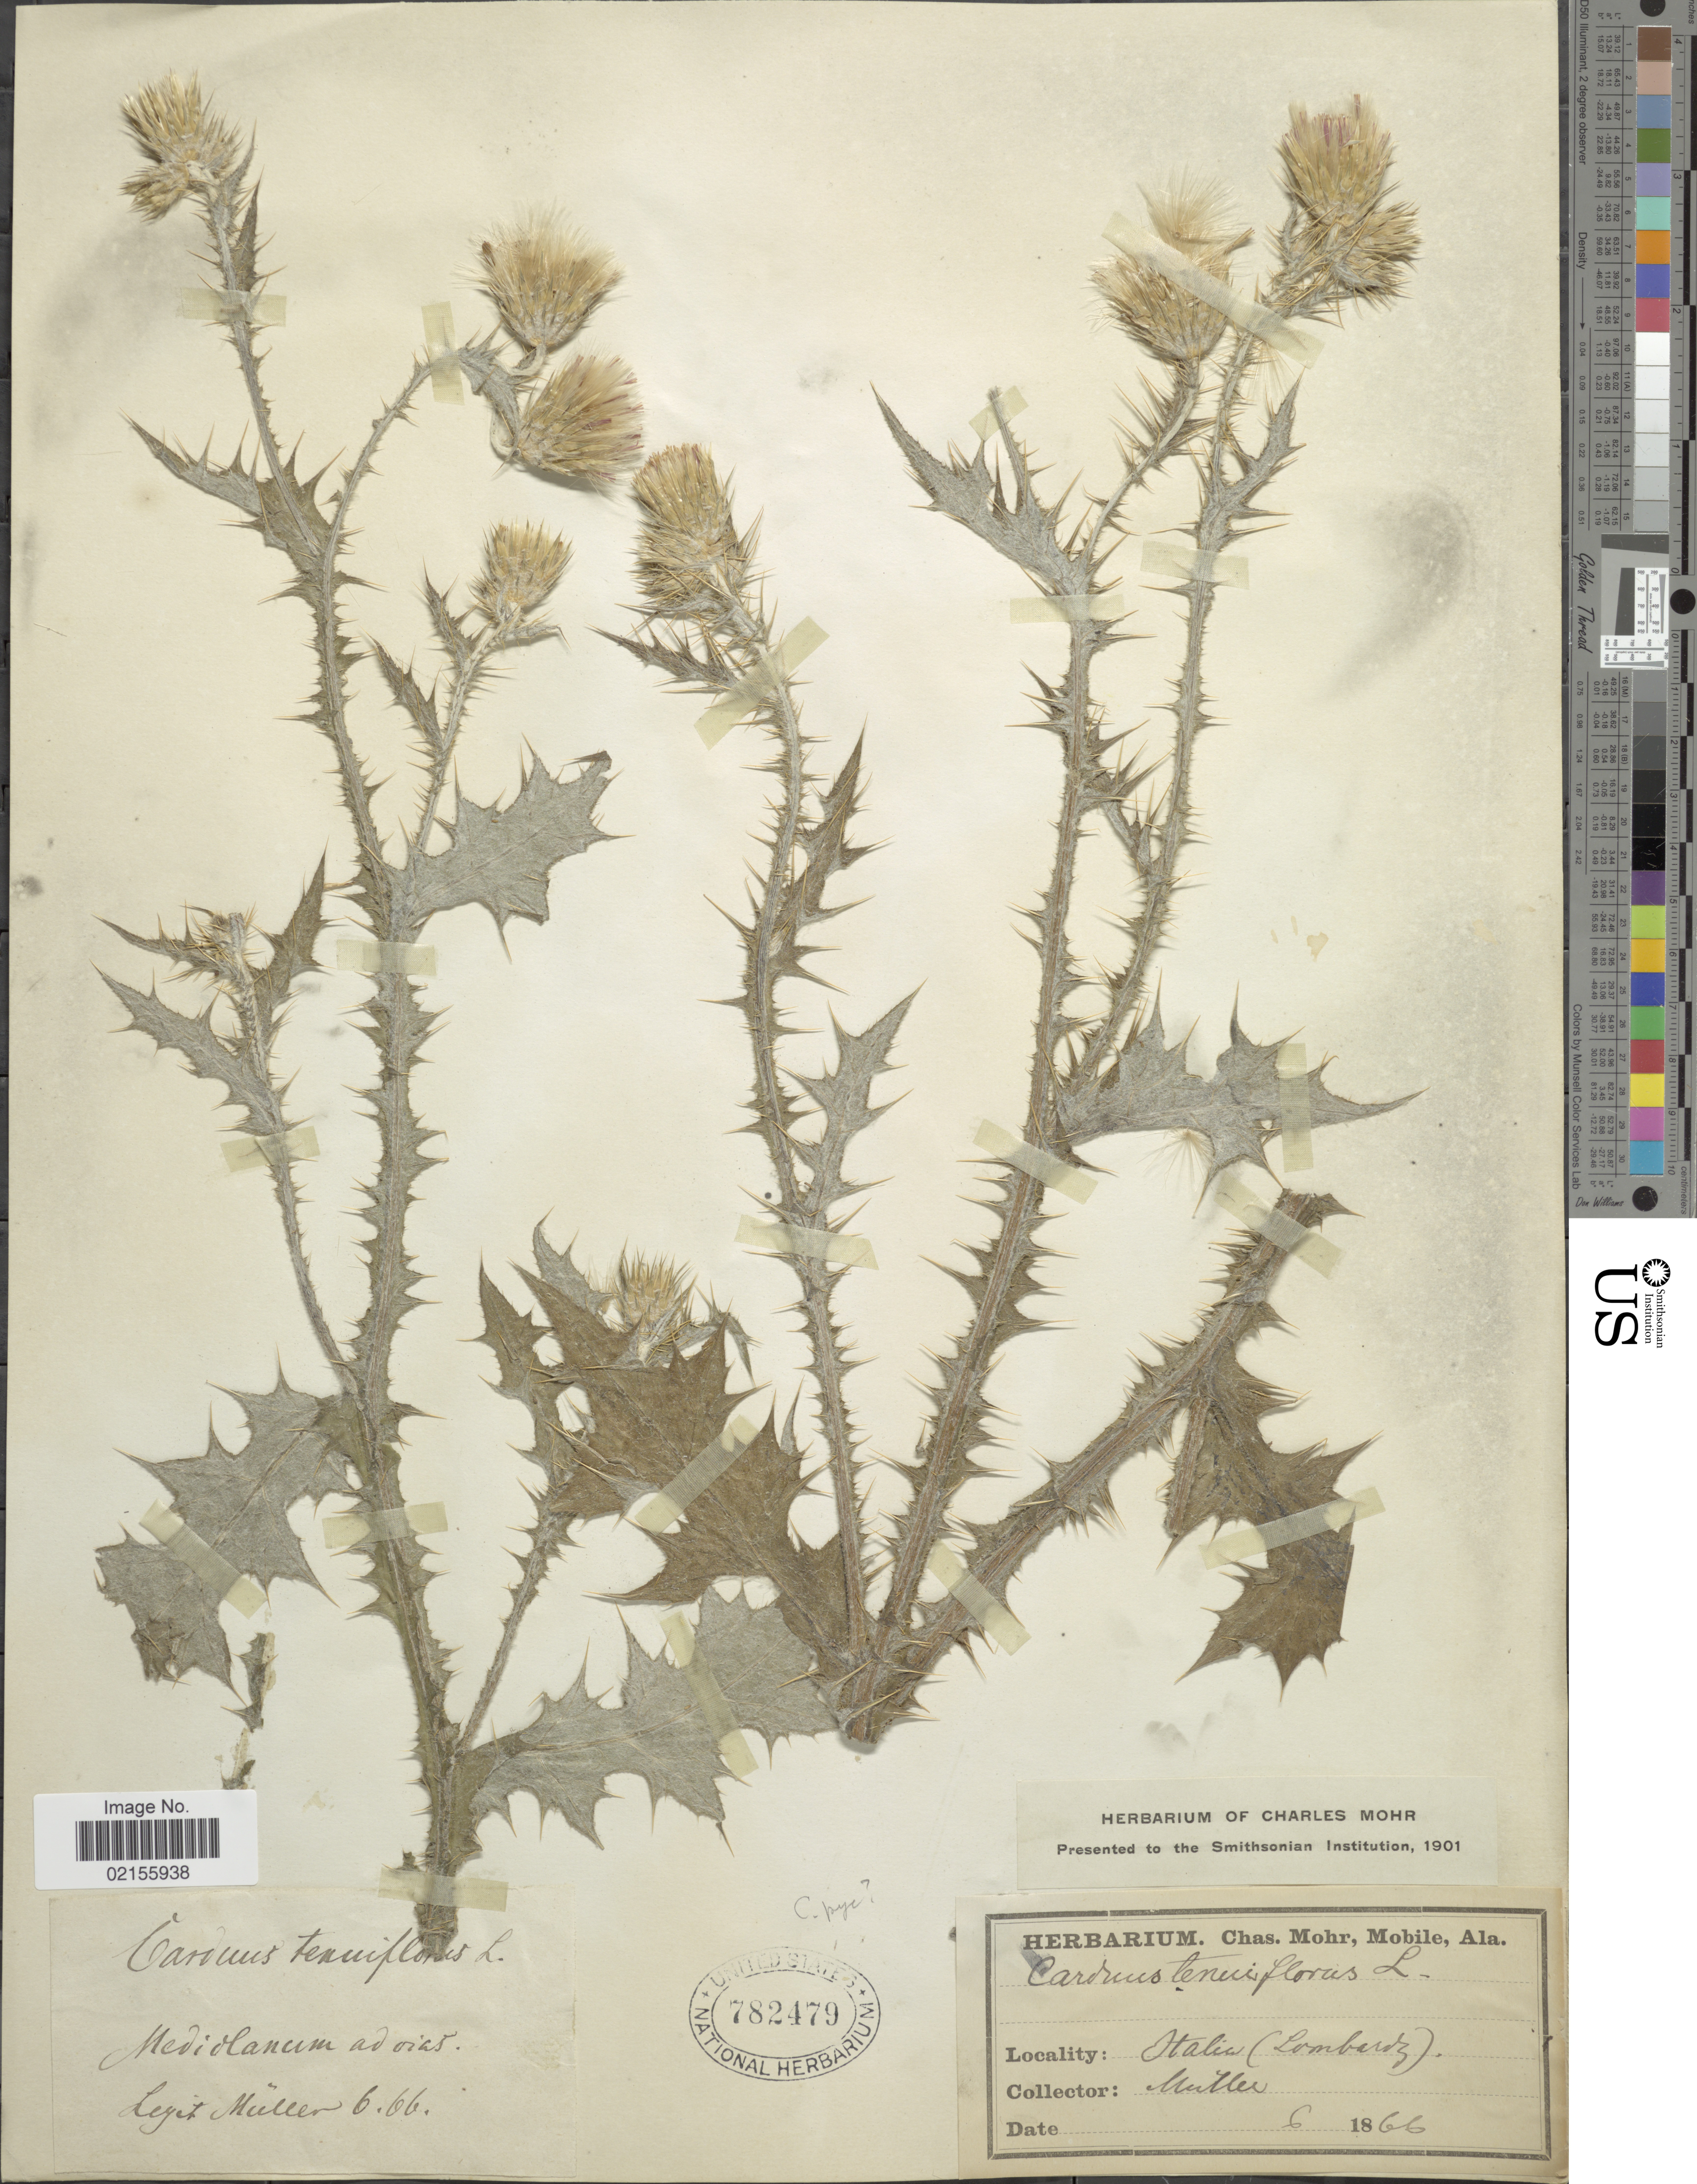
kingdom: Plantae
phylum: Tracheophyta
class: Magnoliopsida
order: Asterales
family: Asteraceae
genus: Carduus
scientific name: Carduus pycnocephalus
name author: L.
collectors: -- Müller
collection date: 1866-06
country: Italy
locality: Lombardy, Mediolancum ad vias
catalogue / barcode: US 782479